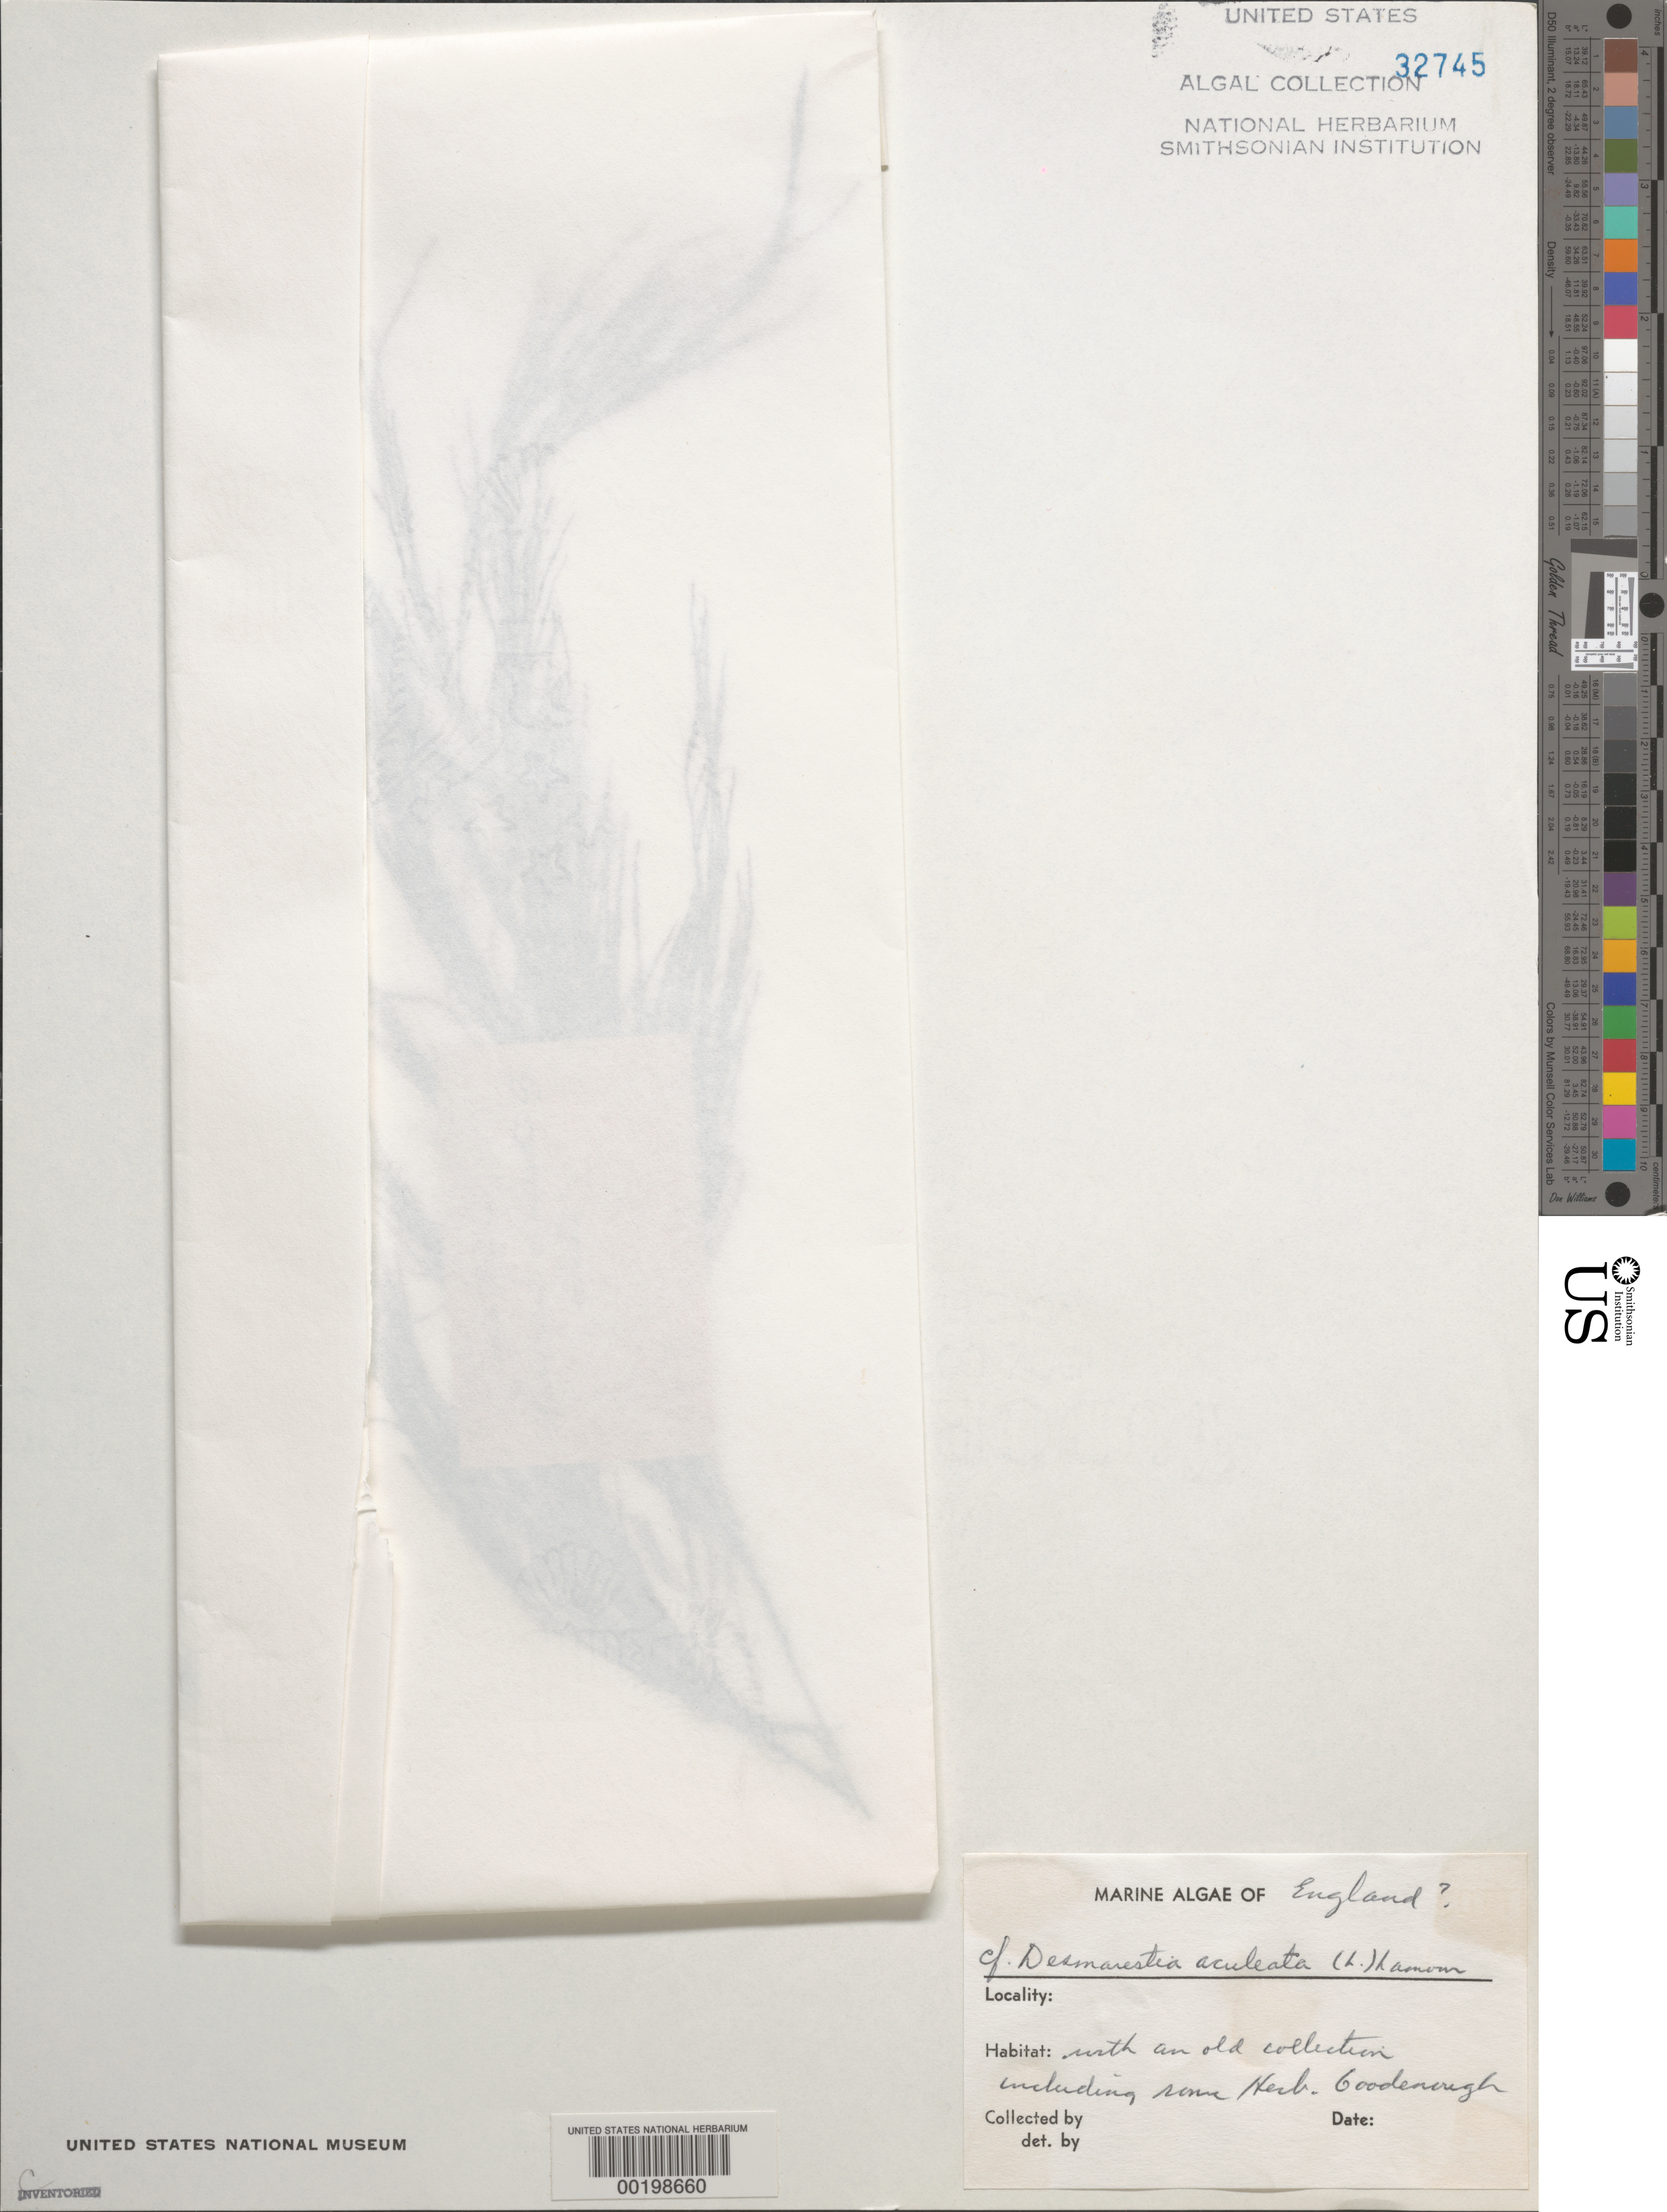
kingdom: Chromista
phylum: Ochrophyta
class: Phaeophyceae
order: Desmarestiales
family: Desmarestiaceae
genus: Desmarestia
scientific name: Desmarestia aculeata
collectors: S. Goodenough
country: United Kingdom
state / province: England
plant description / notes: From old collection incl. Herbarium Samuel Goodenough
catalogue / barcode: US 32745